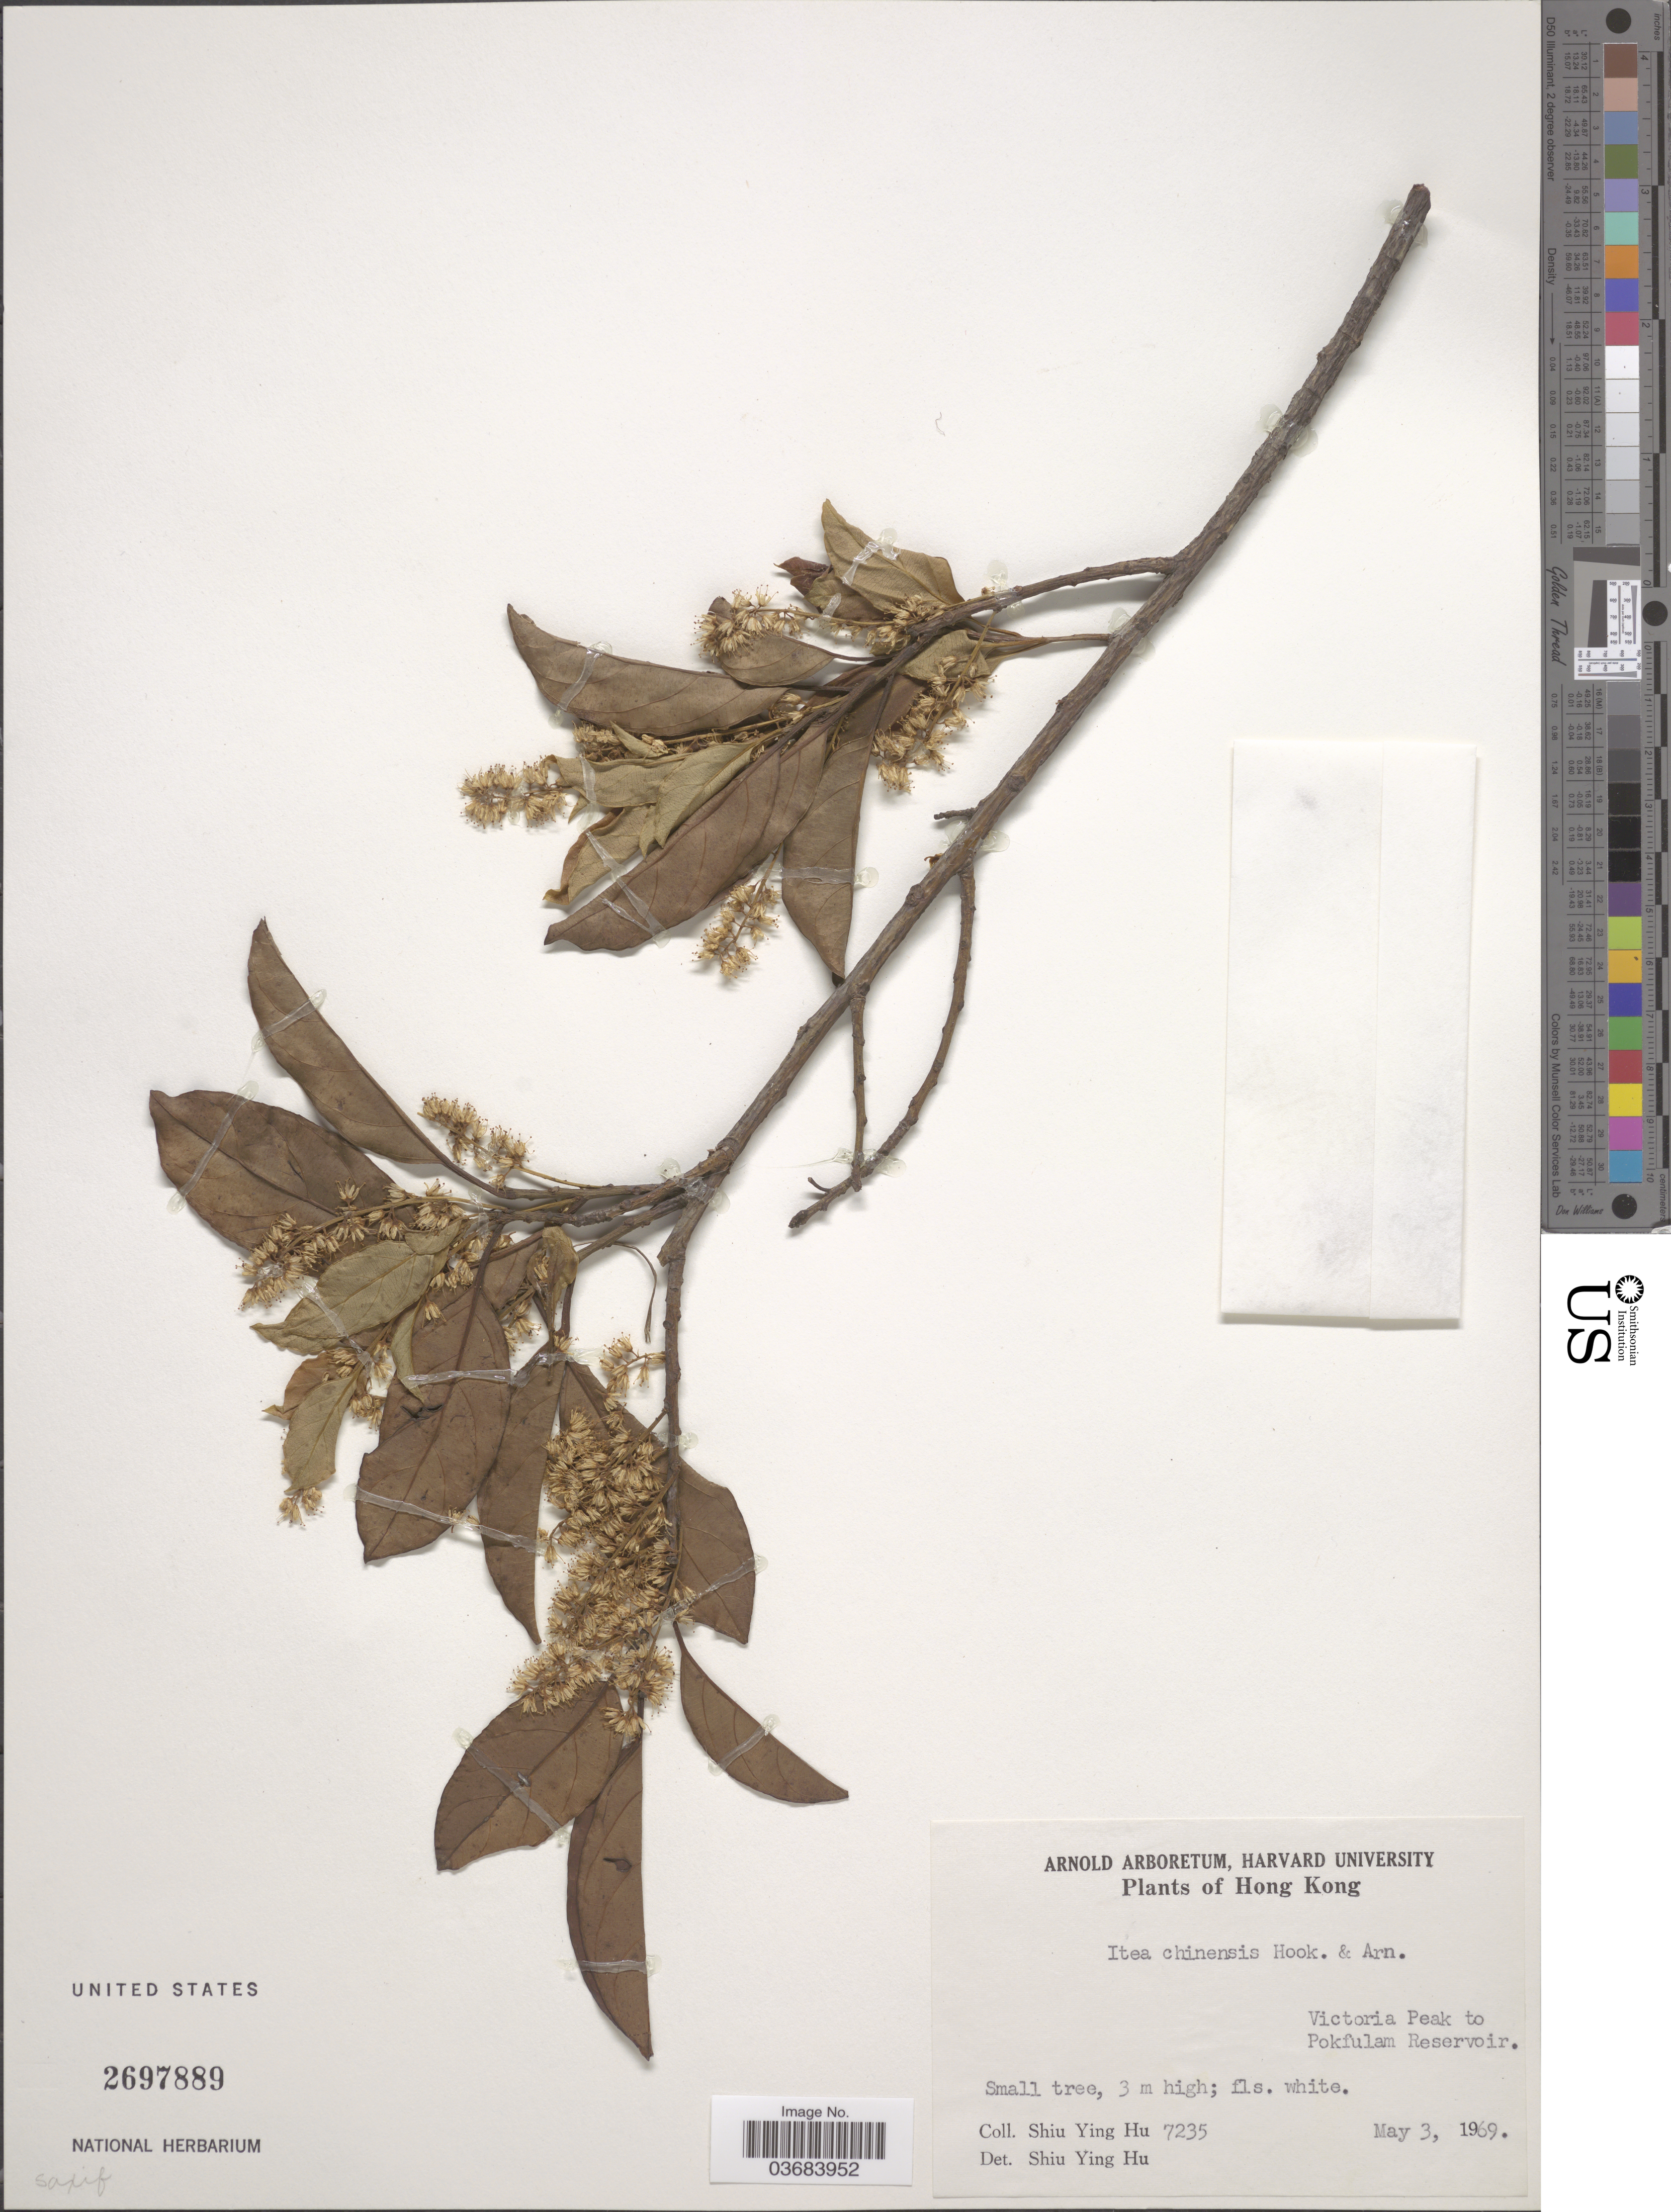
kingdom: Plantae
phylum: Tracheophyta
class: Magnoliopsida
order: Saxifragales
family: Iteaceae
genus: Itea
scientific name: Itea chinensis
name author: W. Hook. & H.J. Arn.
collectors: S. Y. Hu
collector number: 7235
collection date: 1969-05-03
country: China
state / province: Hong Kong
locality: Victoria Peak to Pokfulam Reservoir.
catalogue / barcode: US 2697889